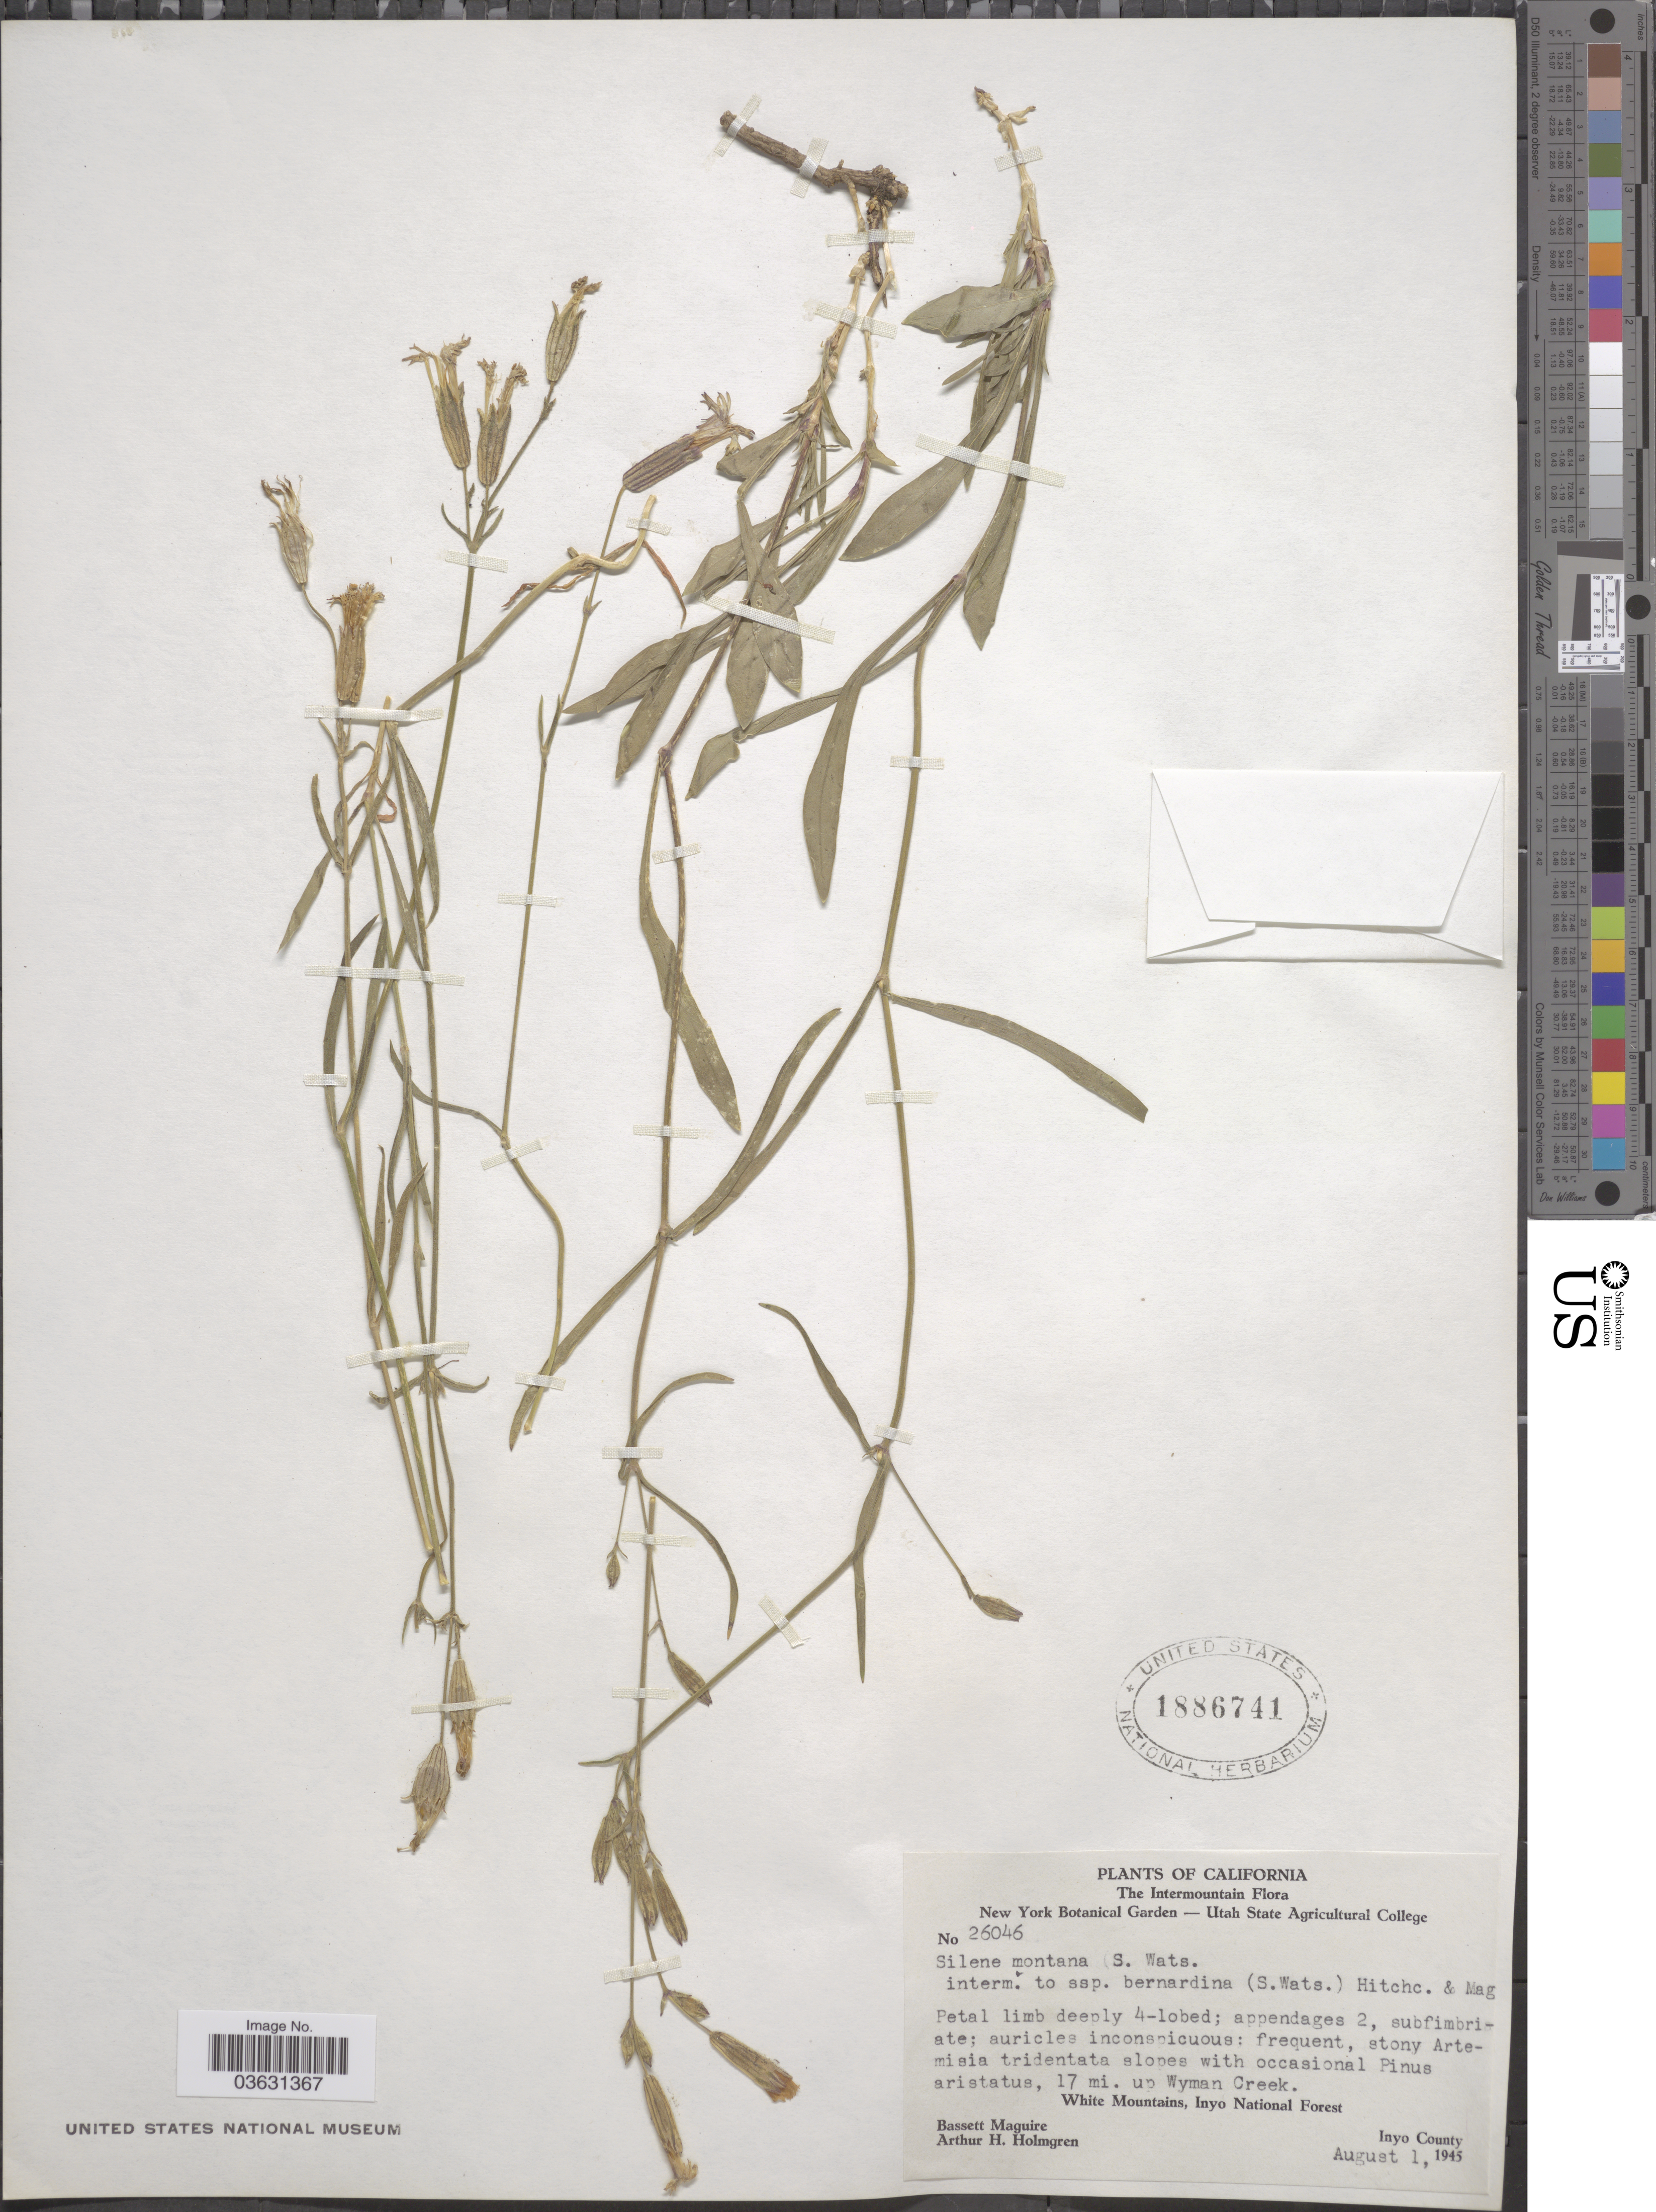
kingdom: Plantae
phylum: Tracheophyta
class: Magnoliopsida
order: Caryophyllales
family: Caryophyllaceae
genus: Silene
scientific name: Silene montana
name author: Arrond.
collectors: B. Maguire & A. H. Holmgren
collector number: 26046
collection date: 1945-08-01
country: United States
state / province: California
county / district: Inyo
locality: The Intermountain. 17 mi. up Wyman Creek. White Mountains, Inyo National Forest. Inyo County.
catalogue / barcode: US 1886741